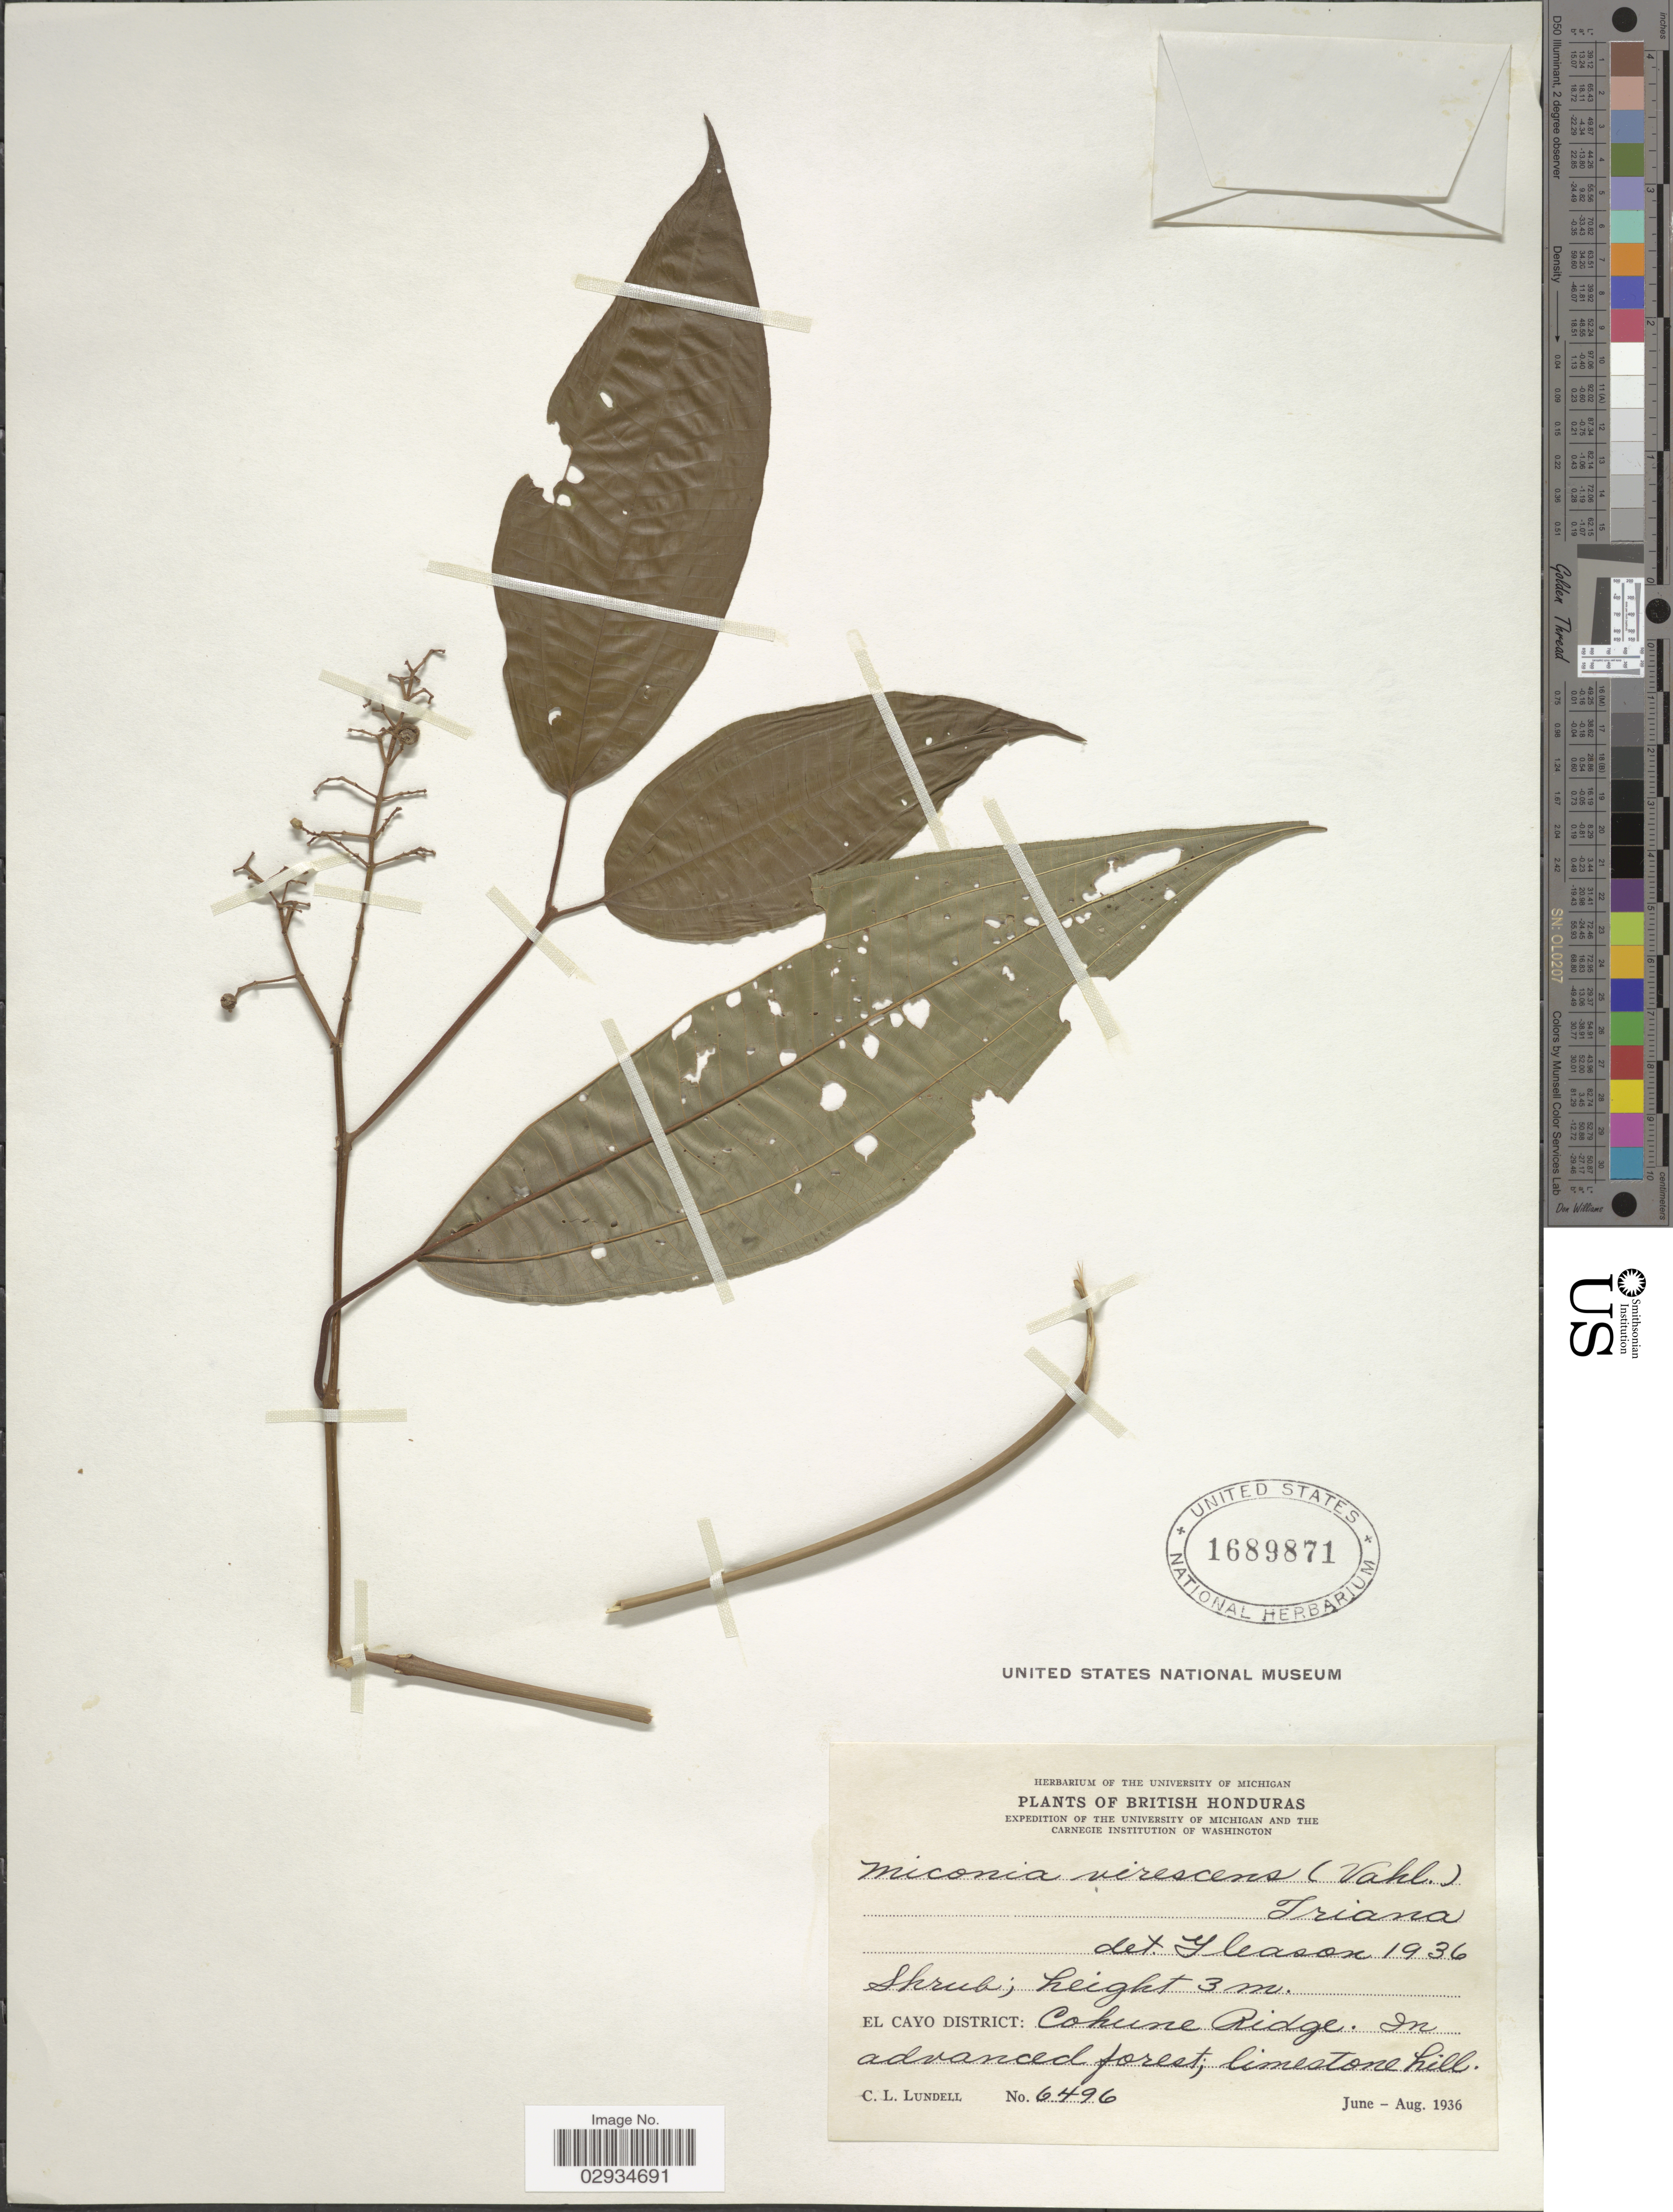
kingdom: Plantae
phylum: Tracheophyta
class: Magnoliopsida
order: Myrtales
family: Melastomataceae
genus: Miconia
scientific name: Miconia virescens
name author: (Vahl) Triana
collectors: C. L. Lundell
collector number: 6496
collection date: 1936-06/1936-08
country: Belize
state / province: Cayo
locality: British Honduras. El Cayo District: Cohune Ridge. In advanced forest; limestone hill.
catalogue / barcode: US 1689871